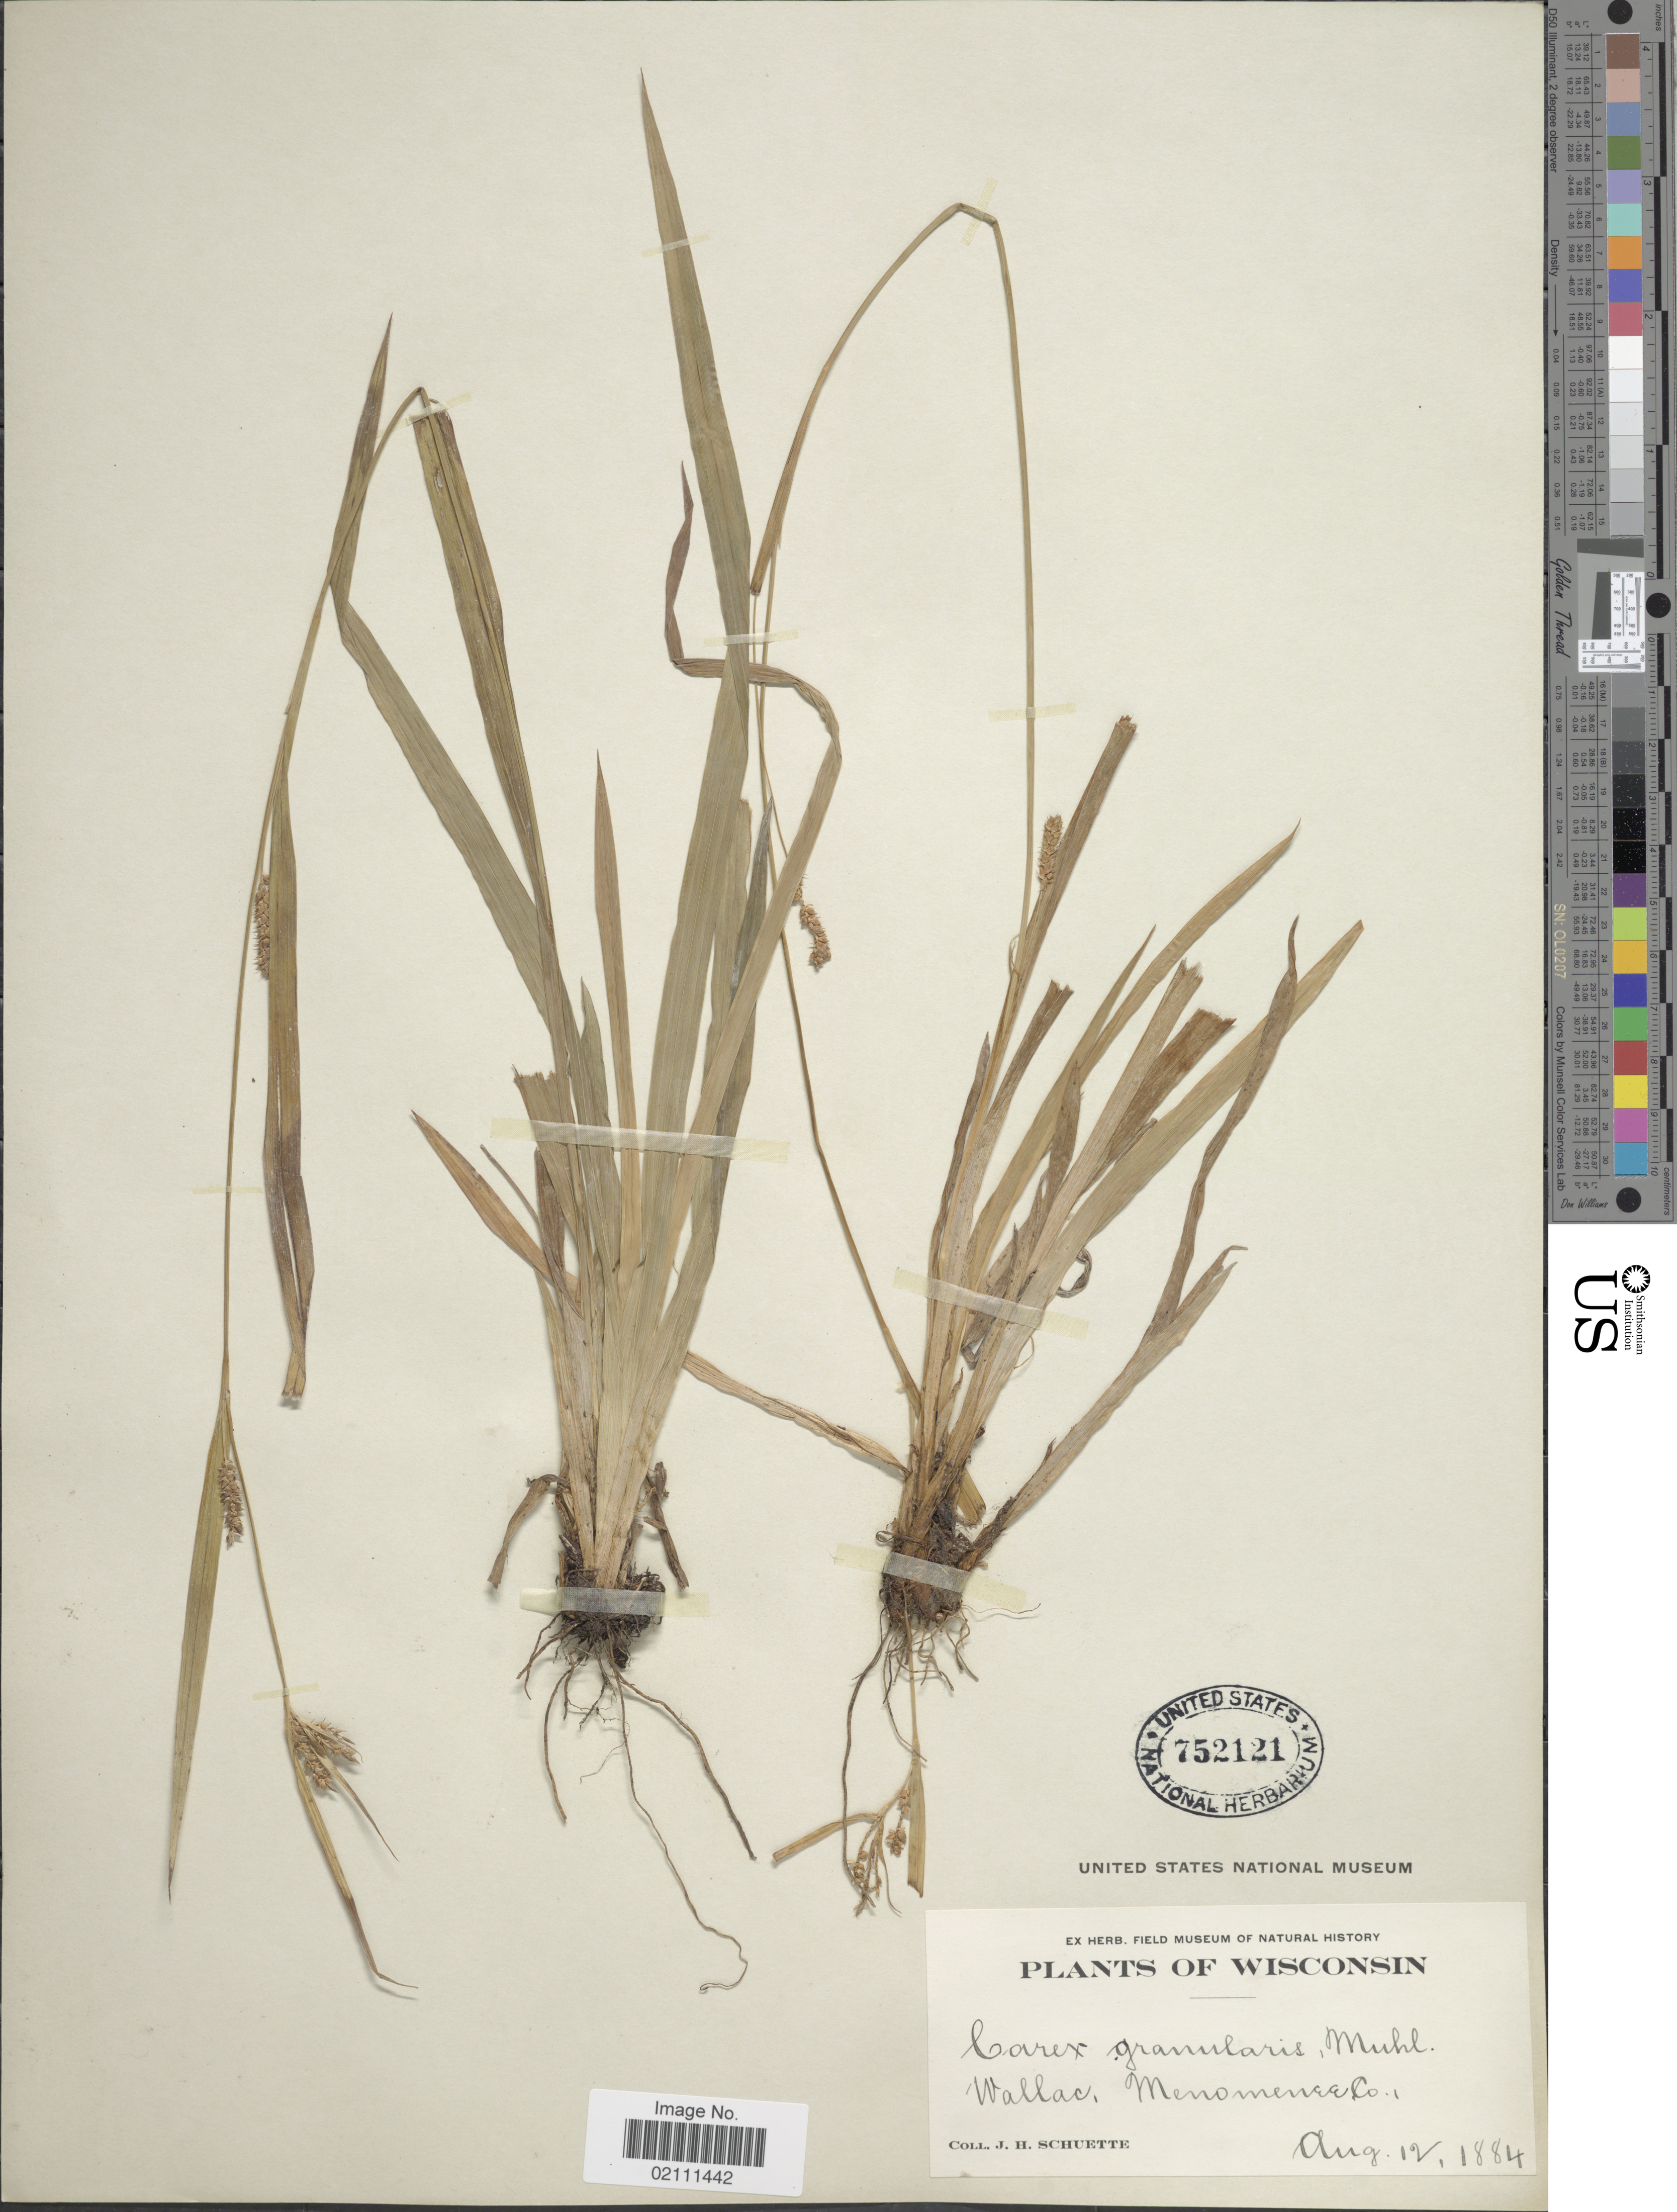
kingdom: Plantae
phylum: Tracheophyta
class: Liliopsida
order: Poales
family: Cyperaceae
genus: Carex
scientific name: Carex granularis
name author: Muhl. ex Willd.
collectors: J. H. Schuette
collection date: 1884-08-12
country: United States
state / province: Wisconsin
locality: Wallac. Menomenee Co.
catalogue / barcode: US 752121